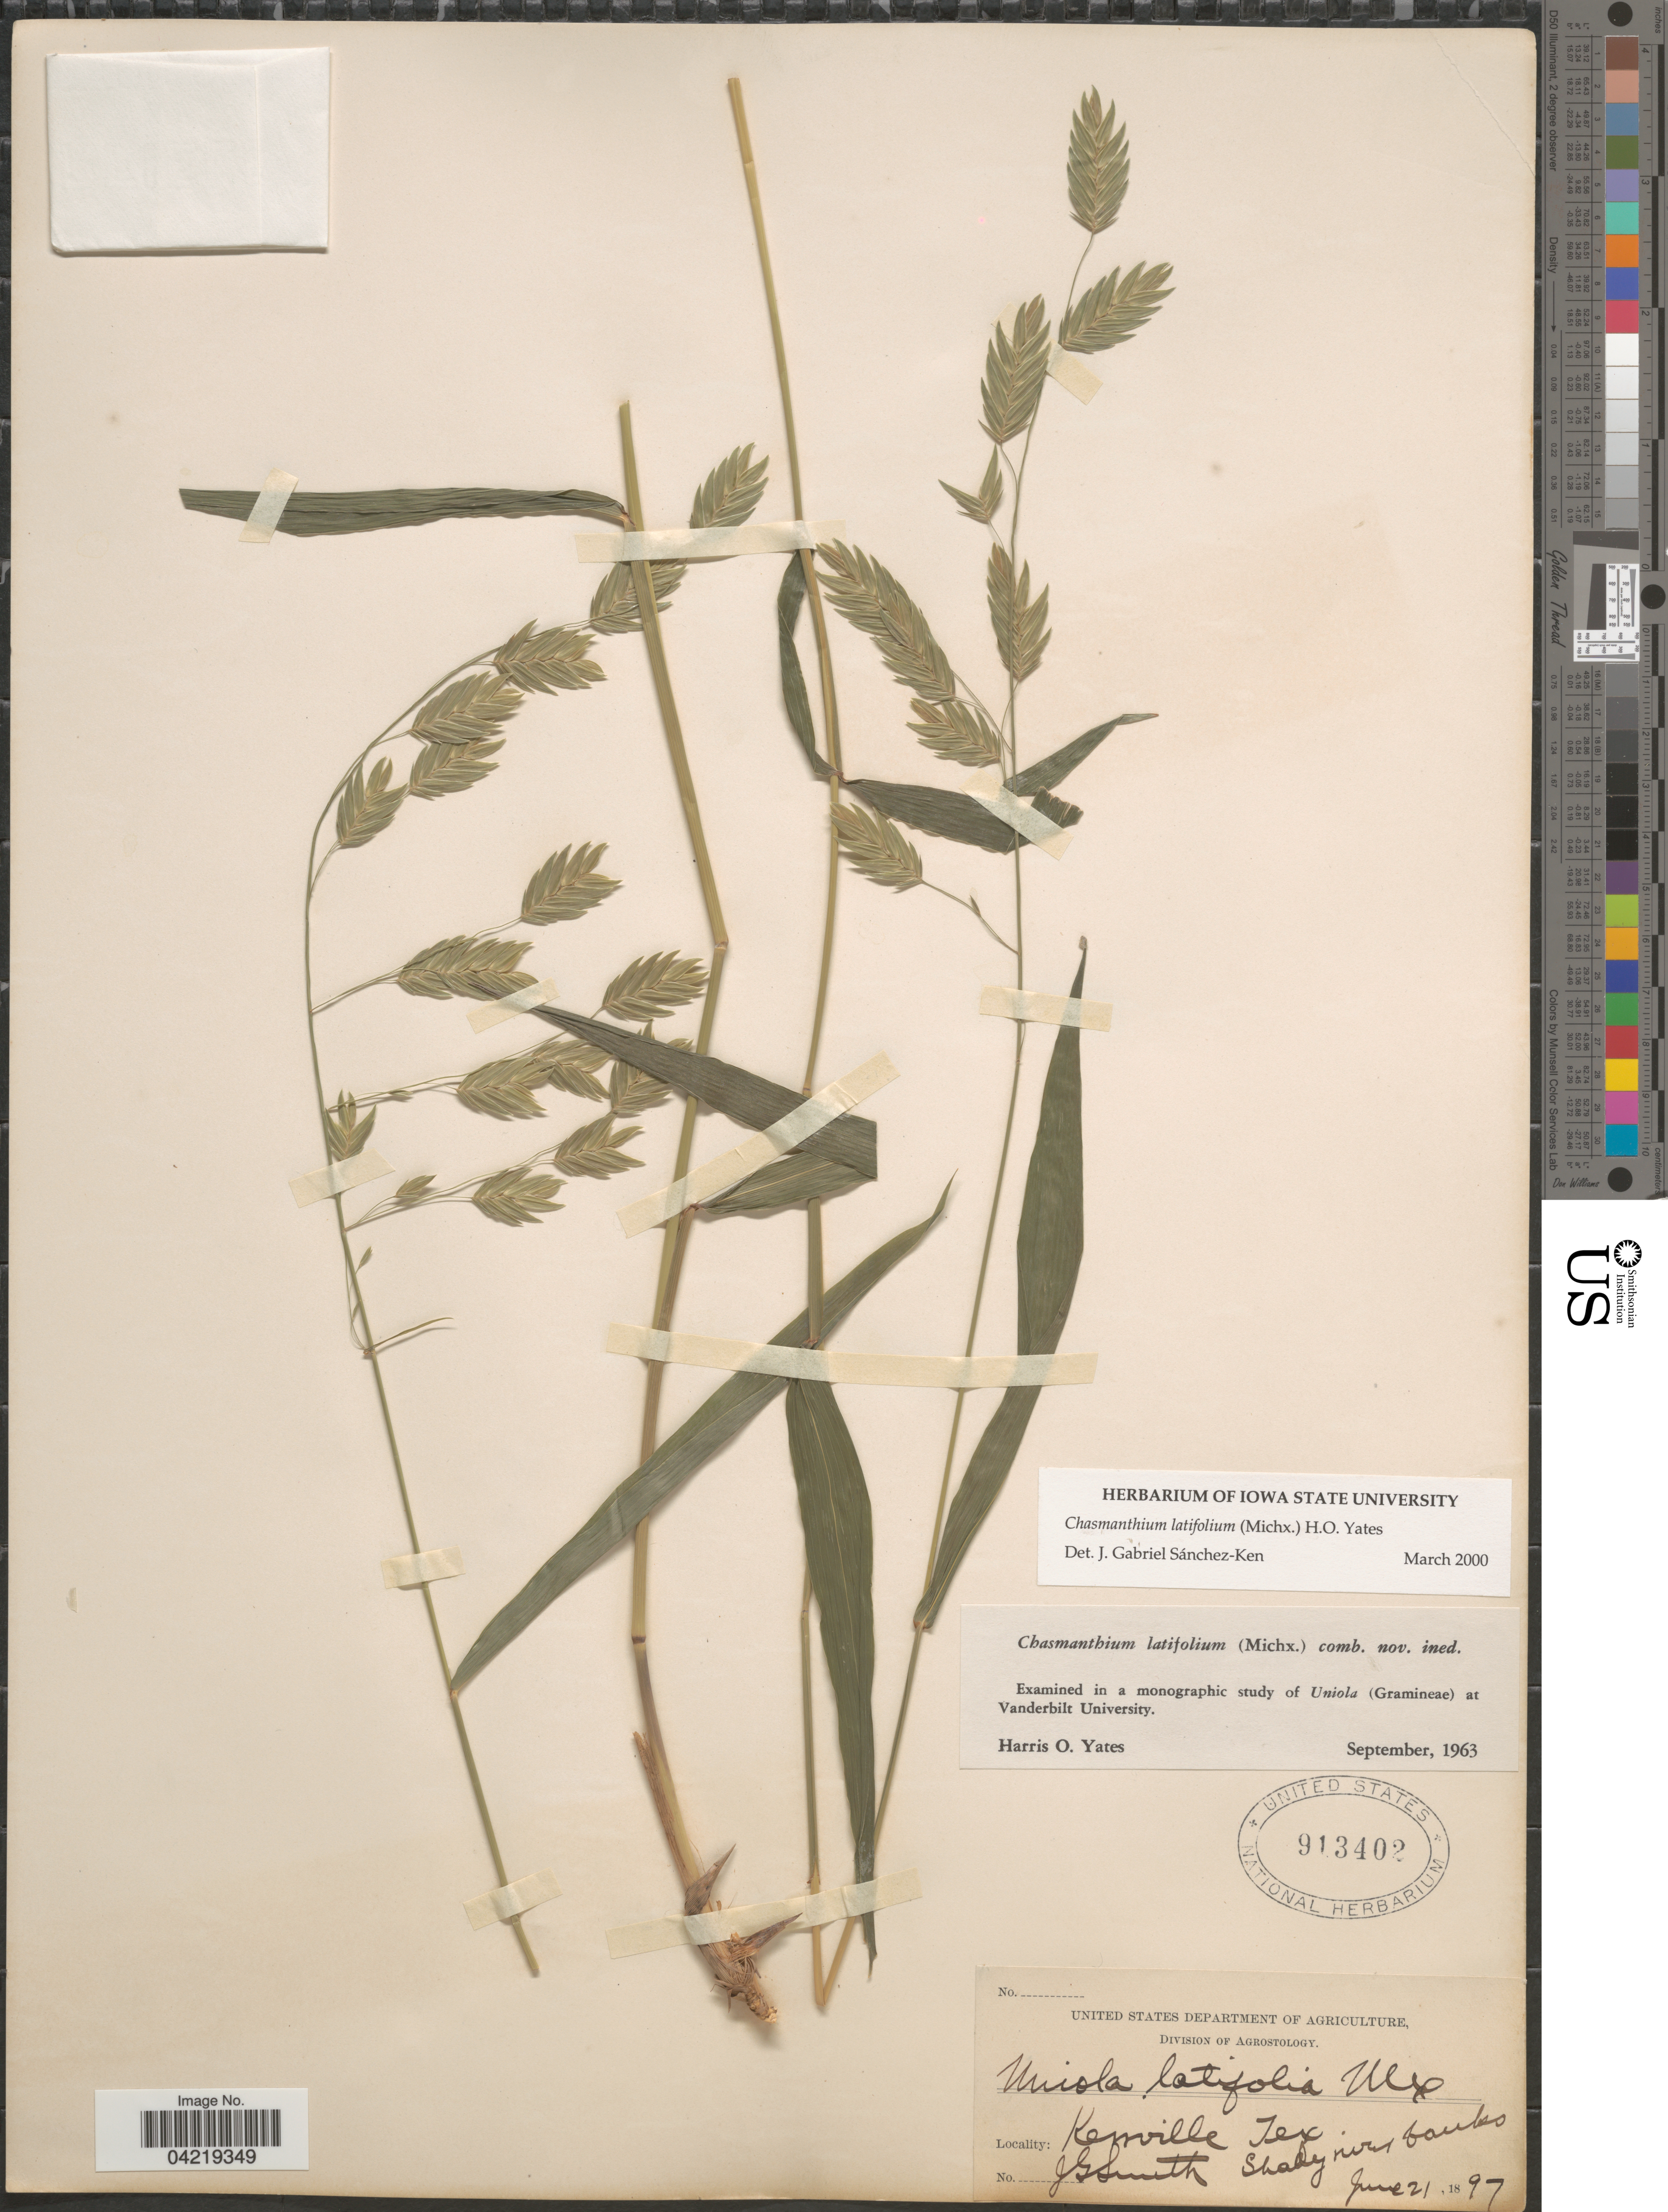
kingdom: Plantae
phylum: Tracheophyta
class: Liliopsida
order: Poales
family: Poaceae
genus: Chasmanthium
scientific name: Chasmanthium latifolium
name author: (Michx.) H.O. Yates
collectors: J. G. Smith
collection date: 1897-06-21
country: United States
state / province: Texas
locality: Kerrville.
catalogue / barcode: US 913402